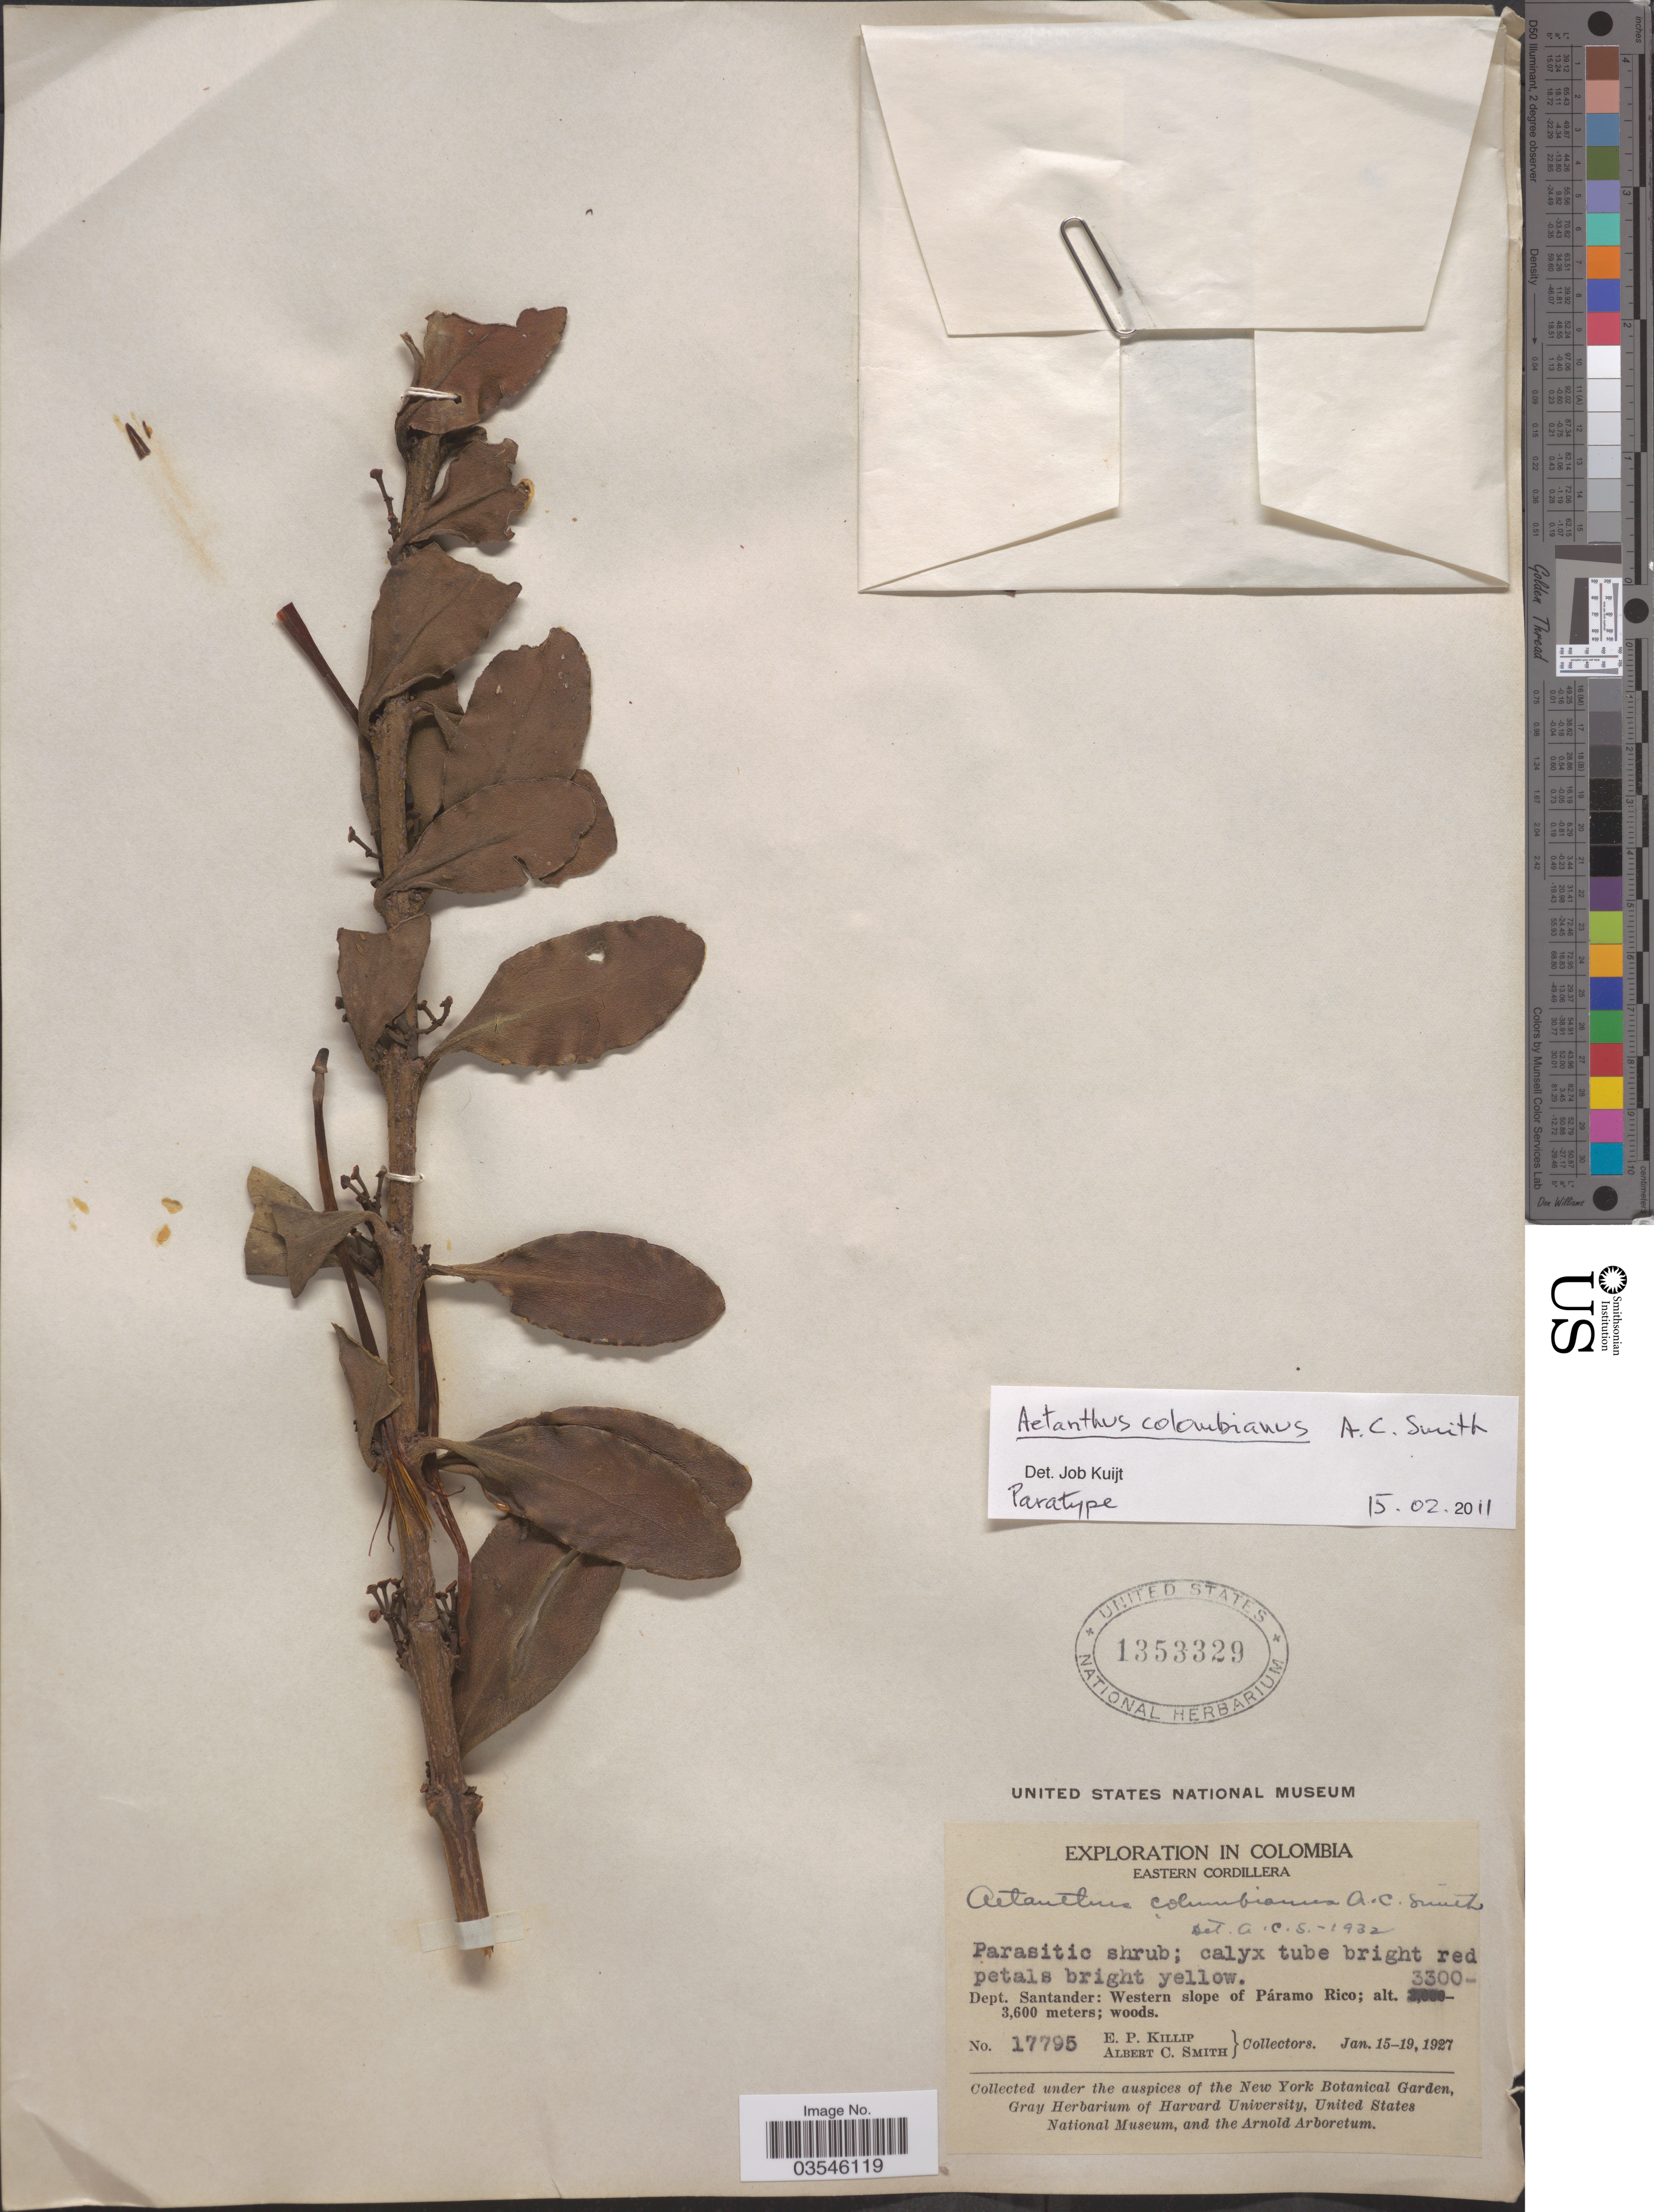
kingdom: Plantae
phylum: Tracheophyta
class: Magnoliopsida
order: Santalales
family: Loranthaceae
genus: Aetanthus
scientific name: Aetanthus colombianus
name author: A.C. Sm.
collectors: E. P. Killip & A. C. Smith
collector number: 17795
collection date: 1927-01-15/1927-01-19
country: Colombia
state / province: Santander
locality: Eastern Cordillera. Dept. Santander: Western slope of Páramo Rico.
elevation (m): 3300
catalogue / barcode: US 1353329